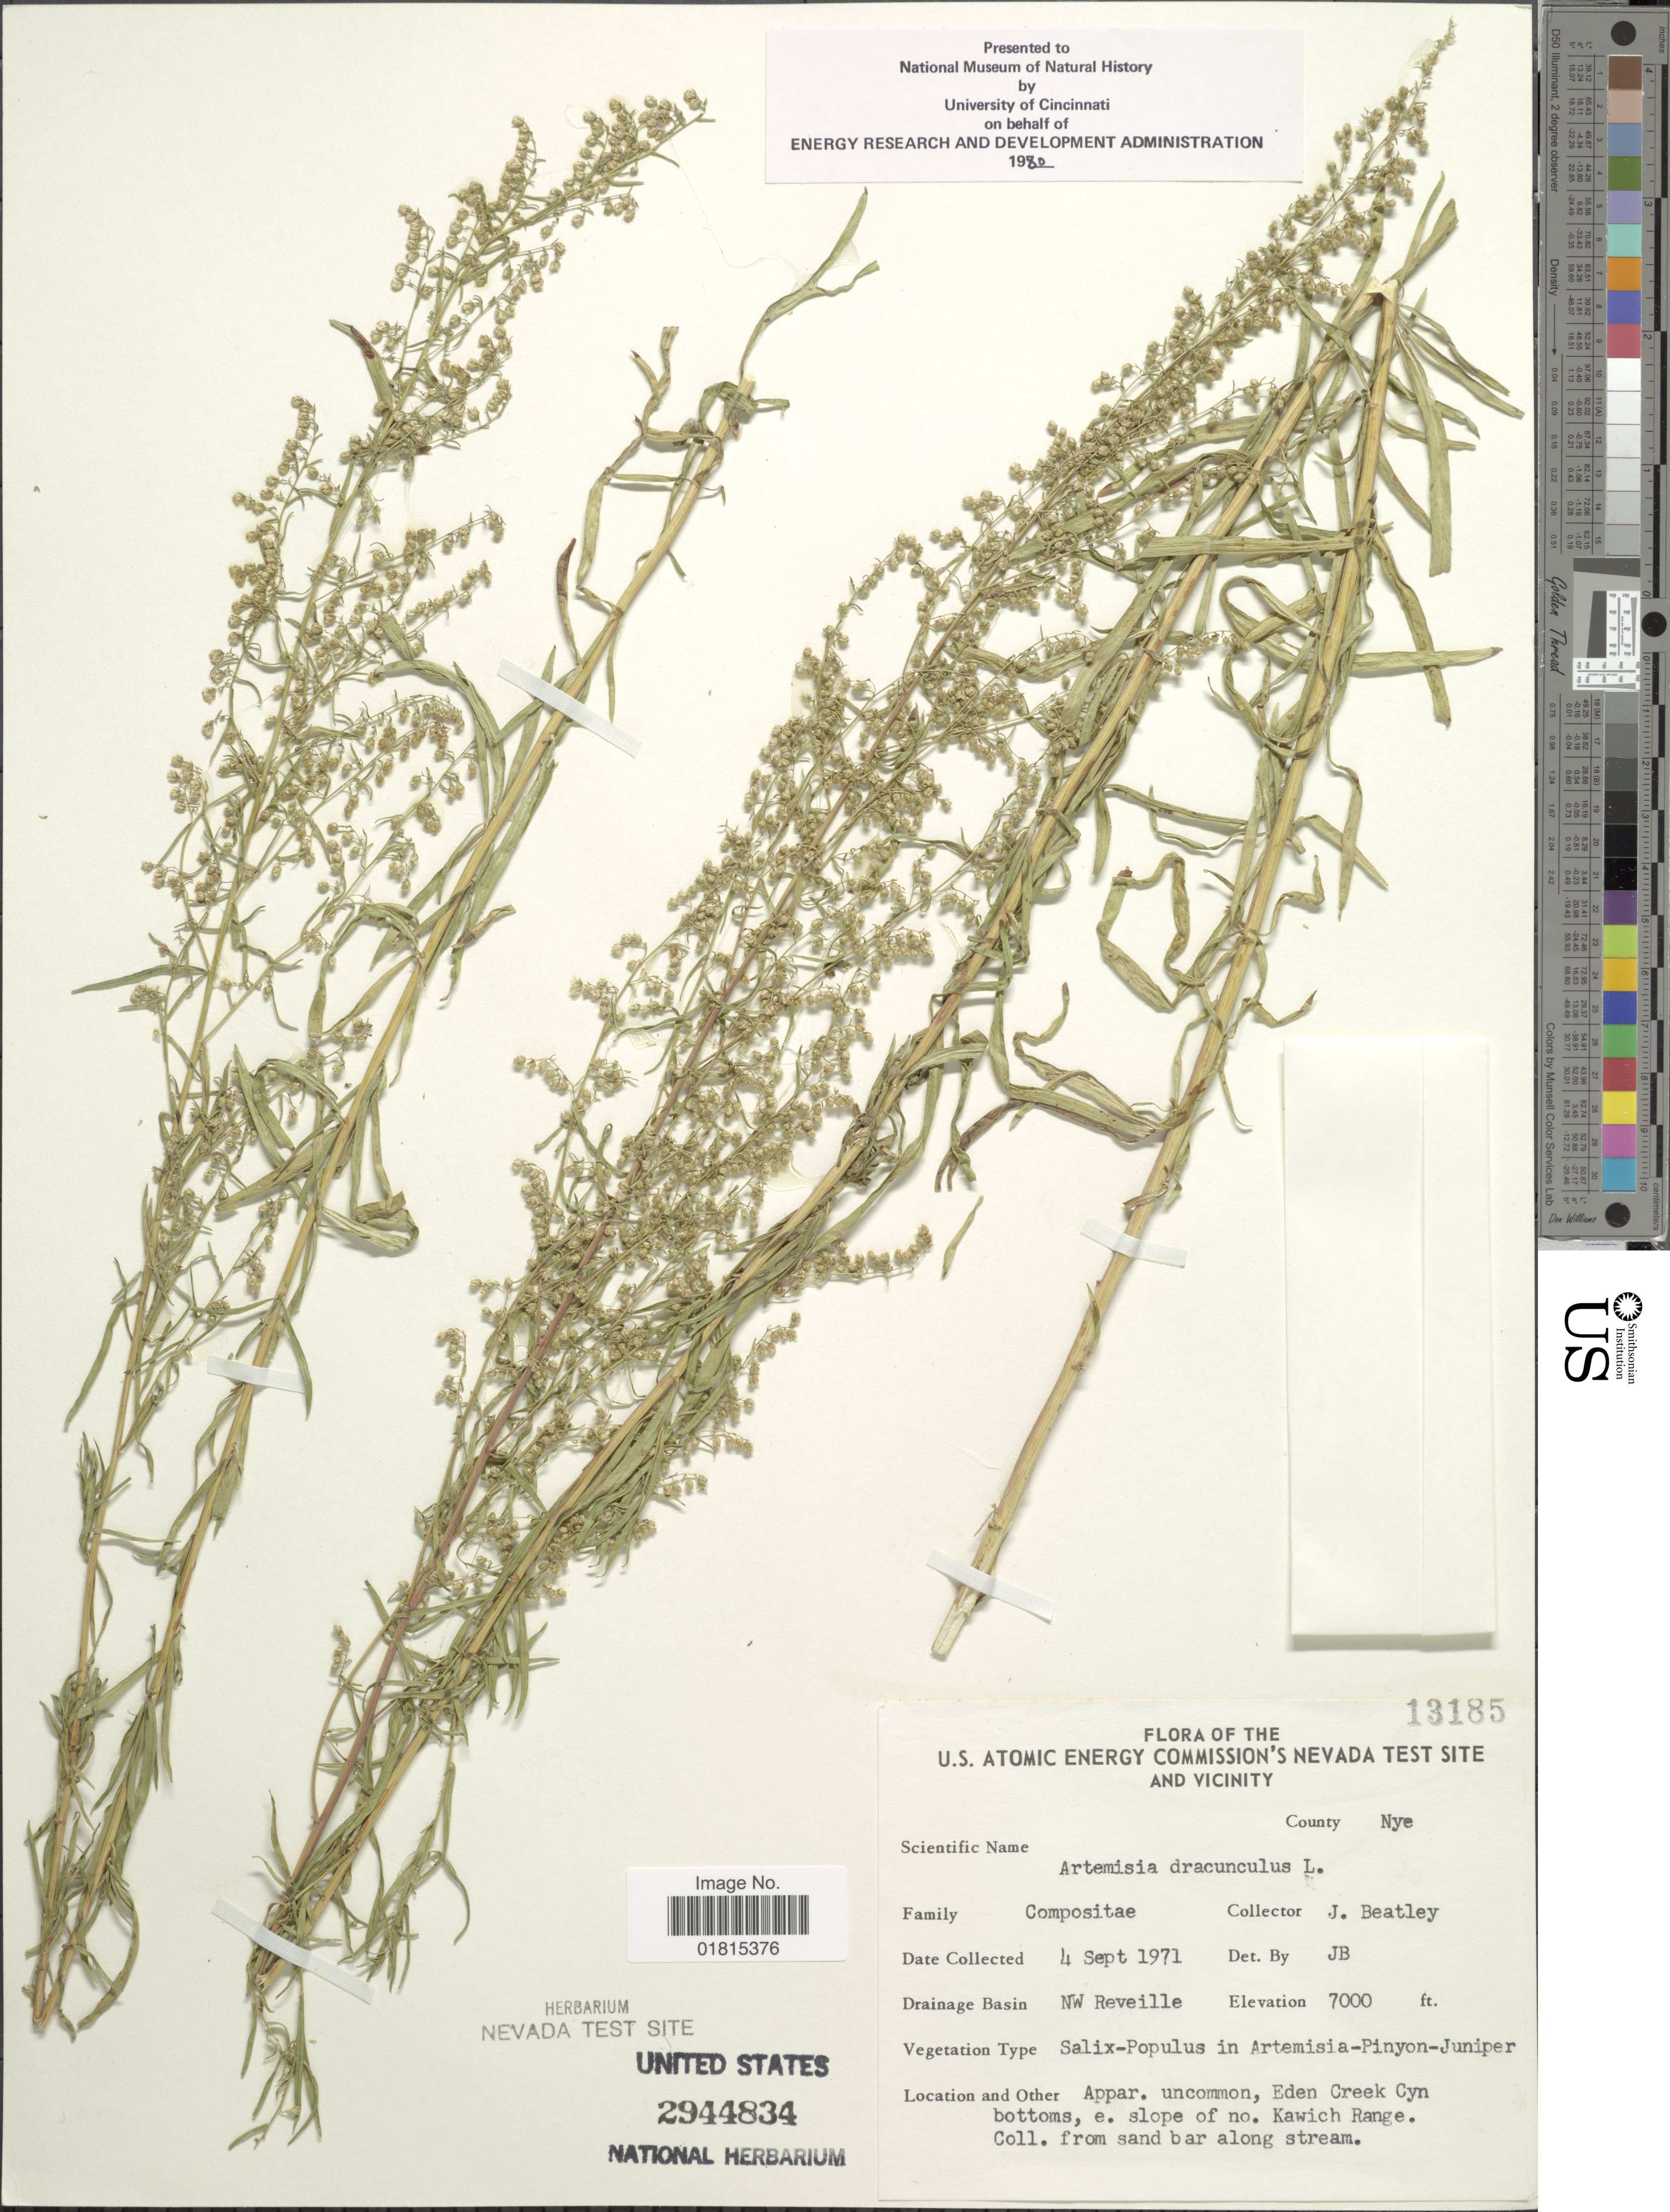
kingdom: Plantae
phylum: Tracheophyta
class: Magnoliopsida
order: Asterales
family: Asteraceae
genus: Artemisia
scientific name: Artemisia dracunculoides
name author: Pursh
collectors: J. C. Beatley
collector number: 13185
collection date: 1971-09-04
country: United States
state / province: Nevada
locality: U.S. Atomic Energy Commission's Nevada test site and vicinity. County Nye. NW Reveille. Appar. uncommon, Eden Creek Cyn bottoms, e. slope of no. Kawich Range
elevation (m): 2134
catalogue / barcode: US 2944834